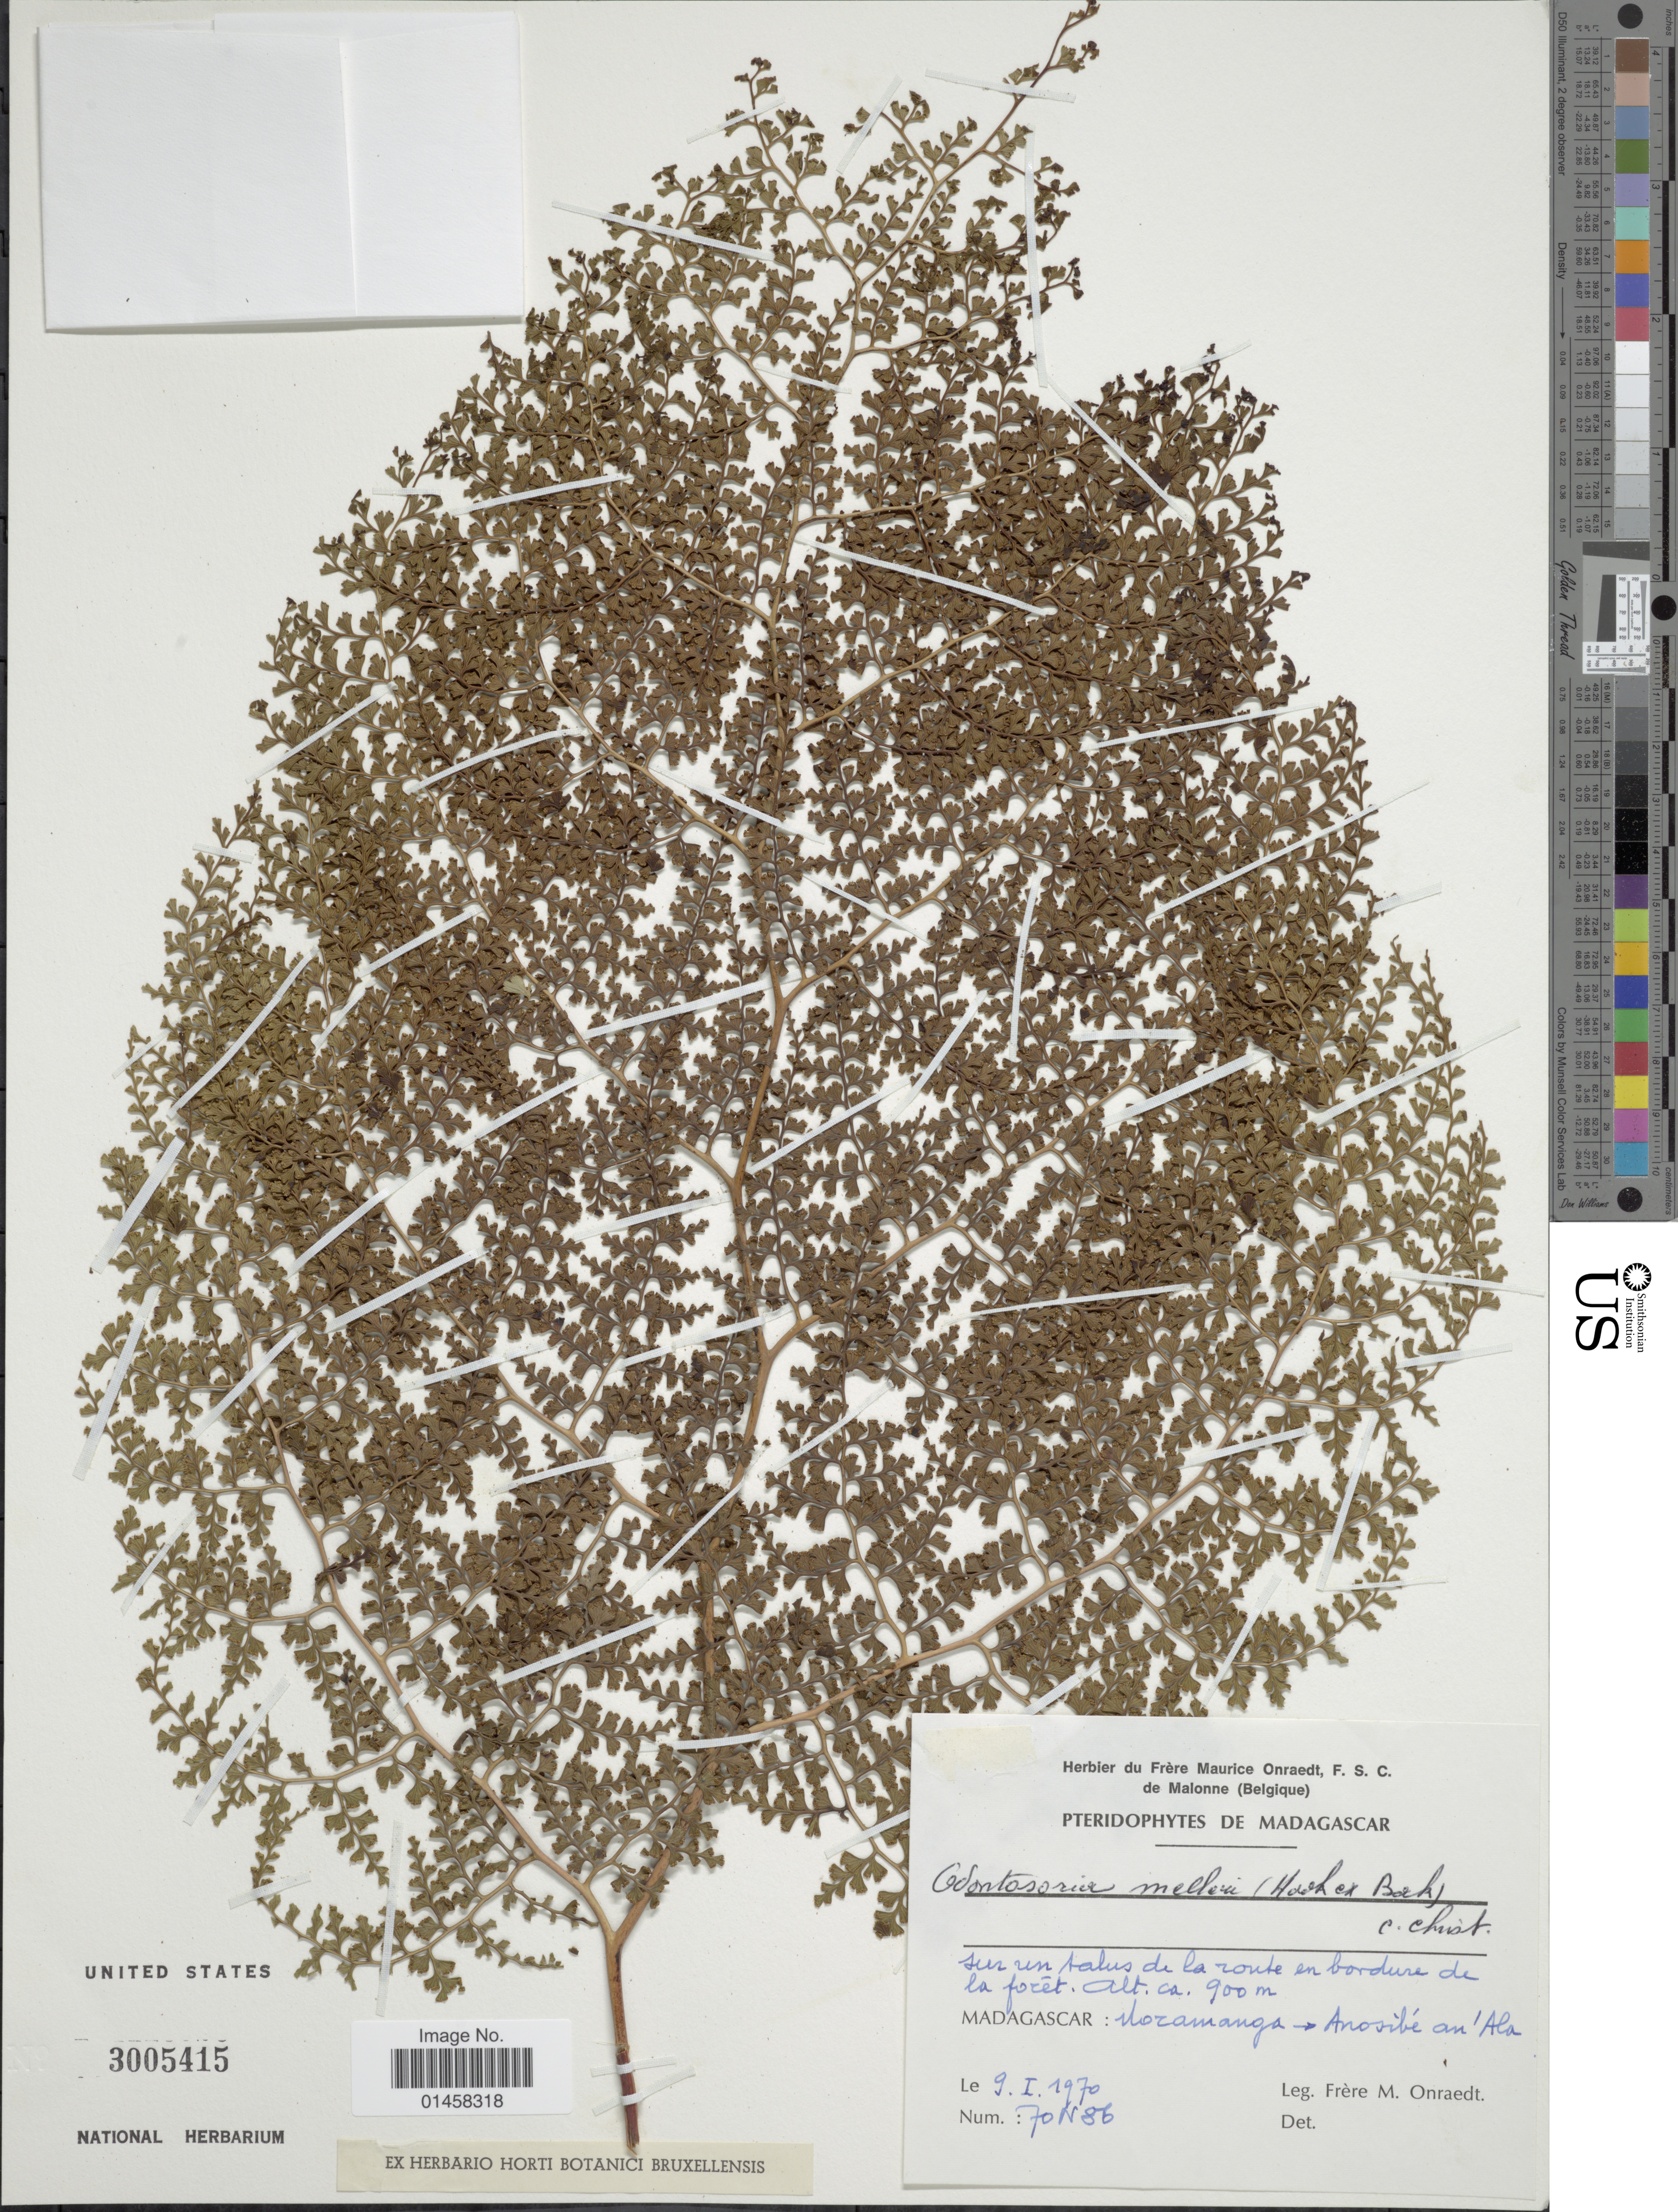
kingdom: Plantae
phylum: Tracheophyta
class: Polypodiopsida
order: Polypodiales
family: Lindsaeaceae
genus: Sphenomeris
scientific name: Sphenomeris melleri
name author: (Hook.) C. Chr.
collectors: F. Onraedt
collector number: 70N86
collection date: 1970-01-09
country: Madagascar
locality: Sloramanga - Anosibe an'Ala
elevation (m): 900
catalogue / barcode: US 3005415